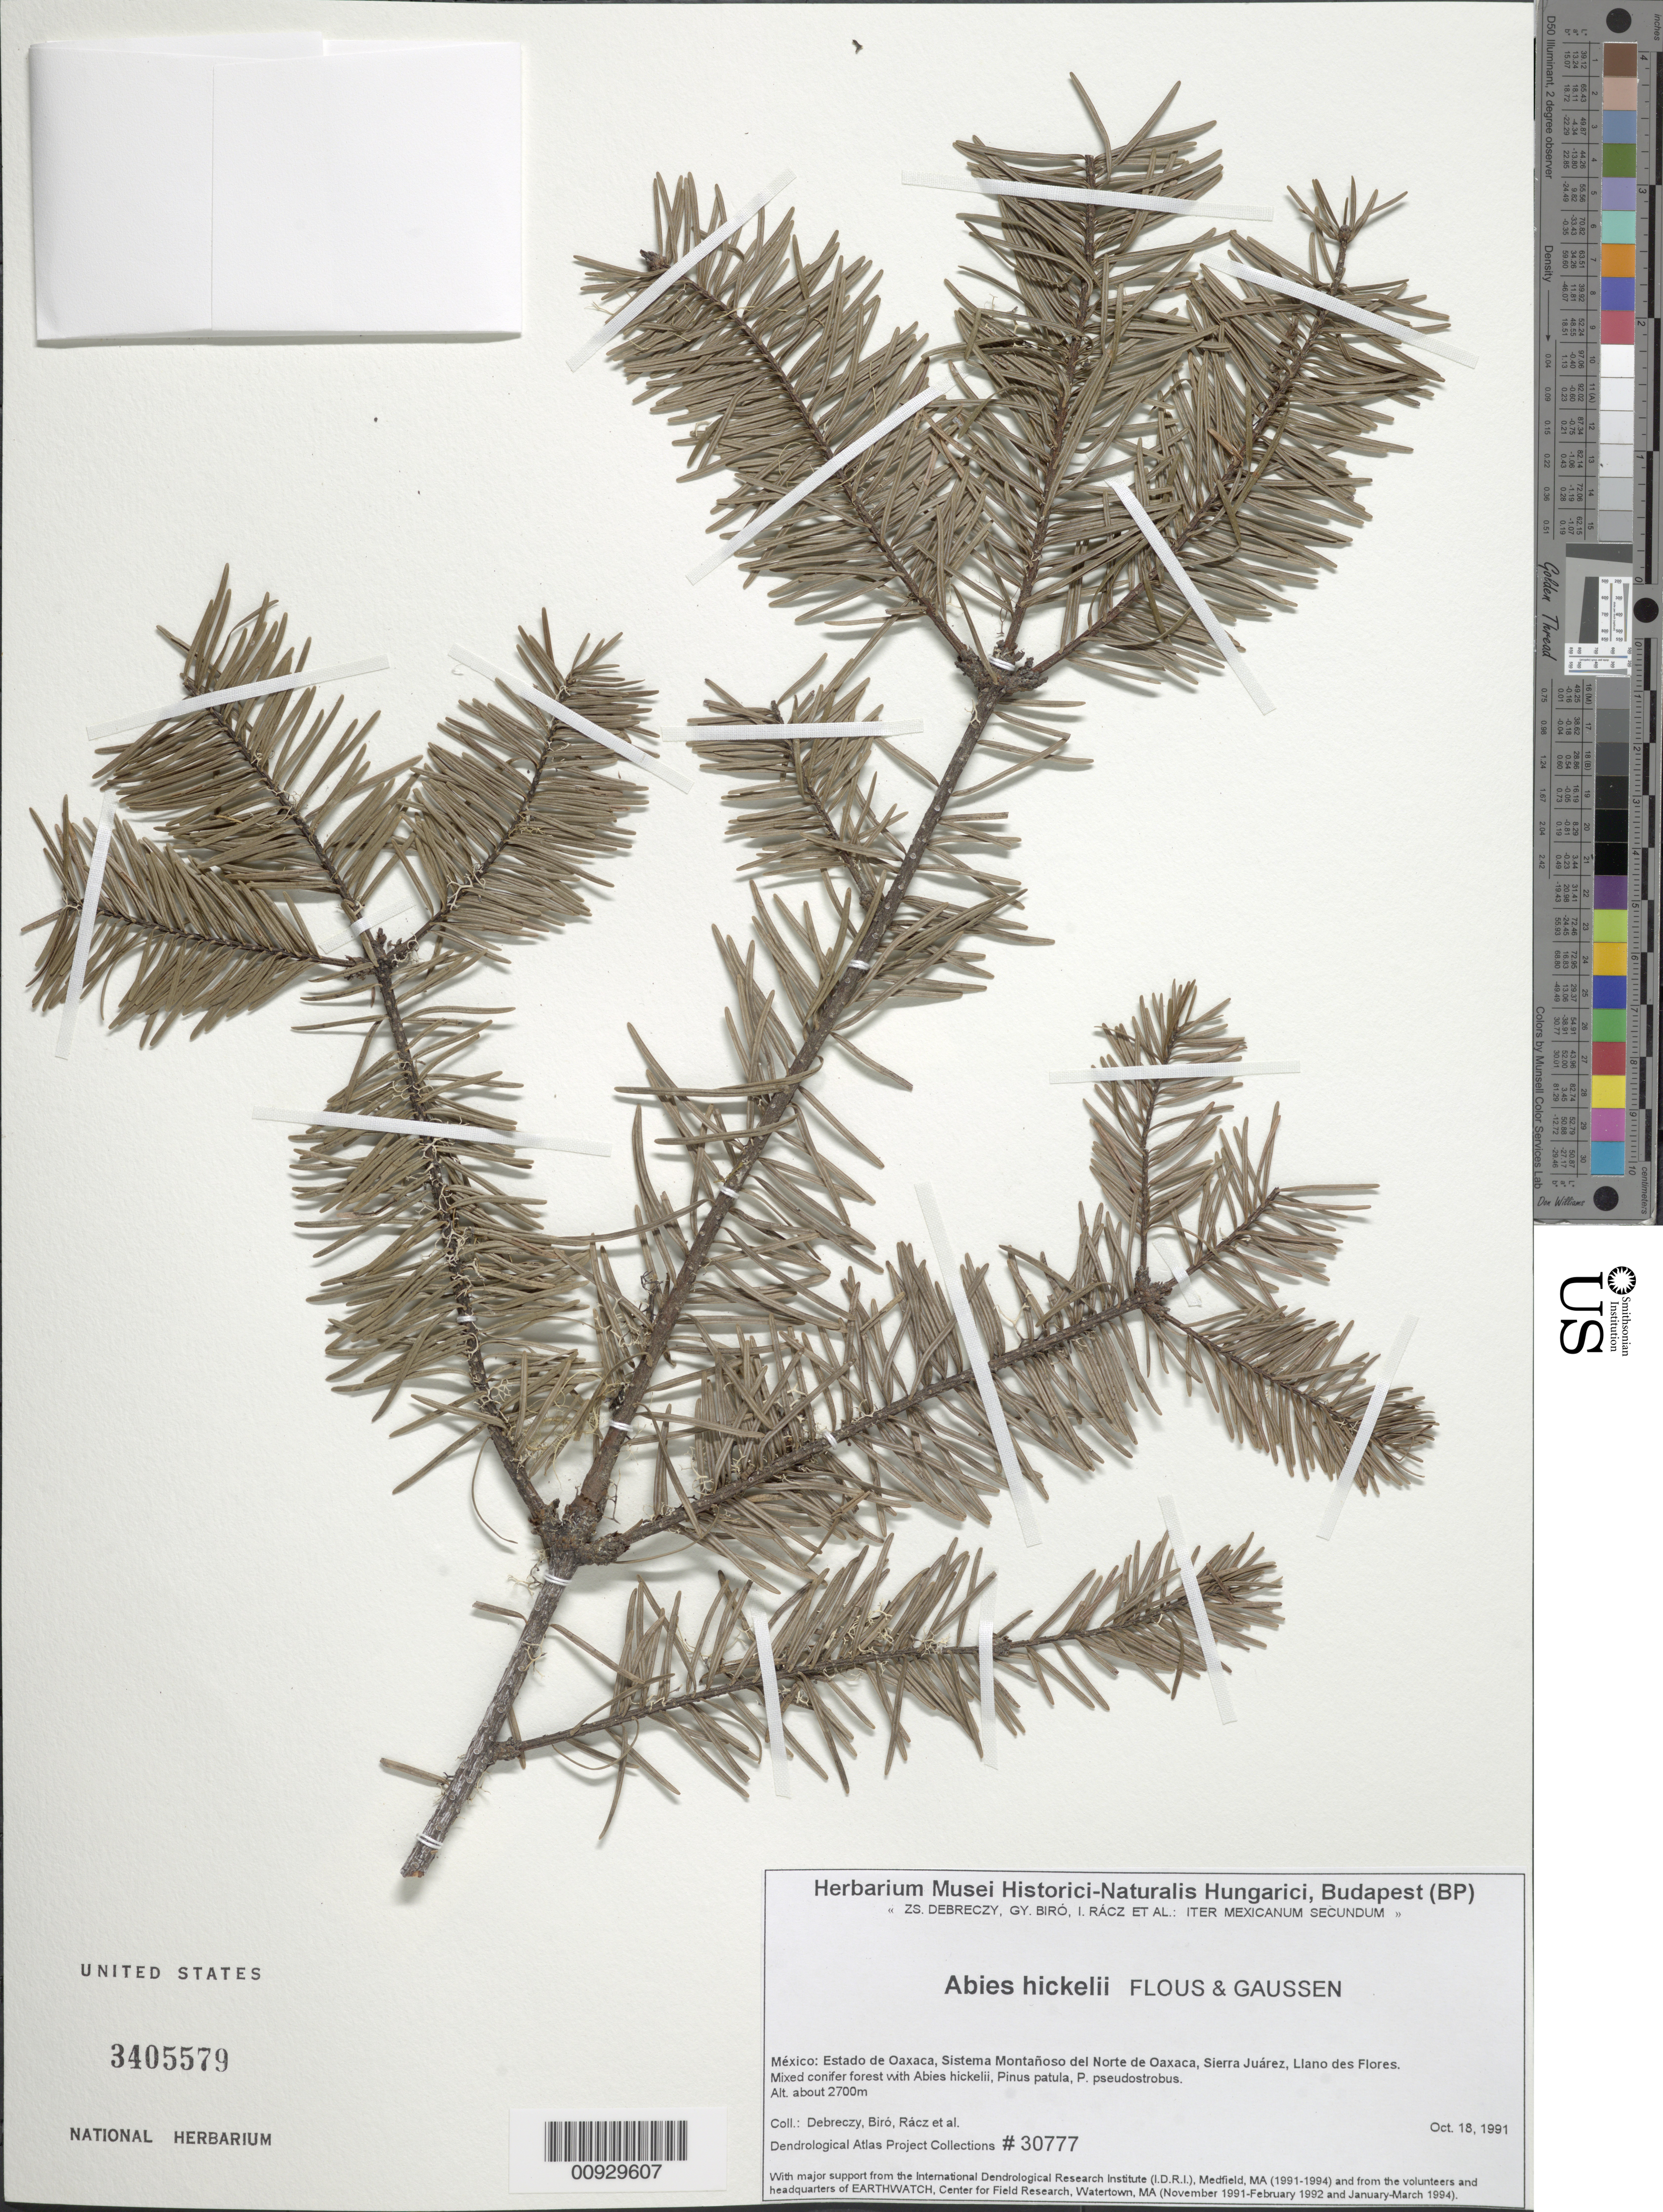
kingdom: Plantae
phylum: Tracheophyta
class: Pinopsida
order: Pinales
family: Pinaceae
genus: Abies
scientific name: Abies hickelii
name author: Flous & Gaussen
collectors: Z. Debreczy, G. Biro, I. Rácz & et al.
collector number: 30777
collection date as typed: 18 Oct 1991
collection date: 1991-10-18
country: Mexico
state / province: Oaxaca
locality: Sierra Juárez, Llano des Flores [sic possibly Llano de las Flores]. Sistema Montañoso del Norte de Oaxaca.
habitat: Mixed conifer forest with Abies hickelii, Pinus patula, P. pseudostrobus.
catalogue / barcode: US 3405579